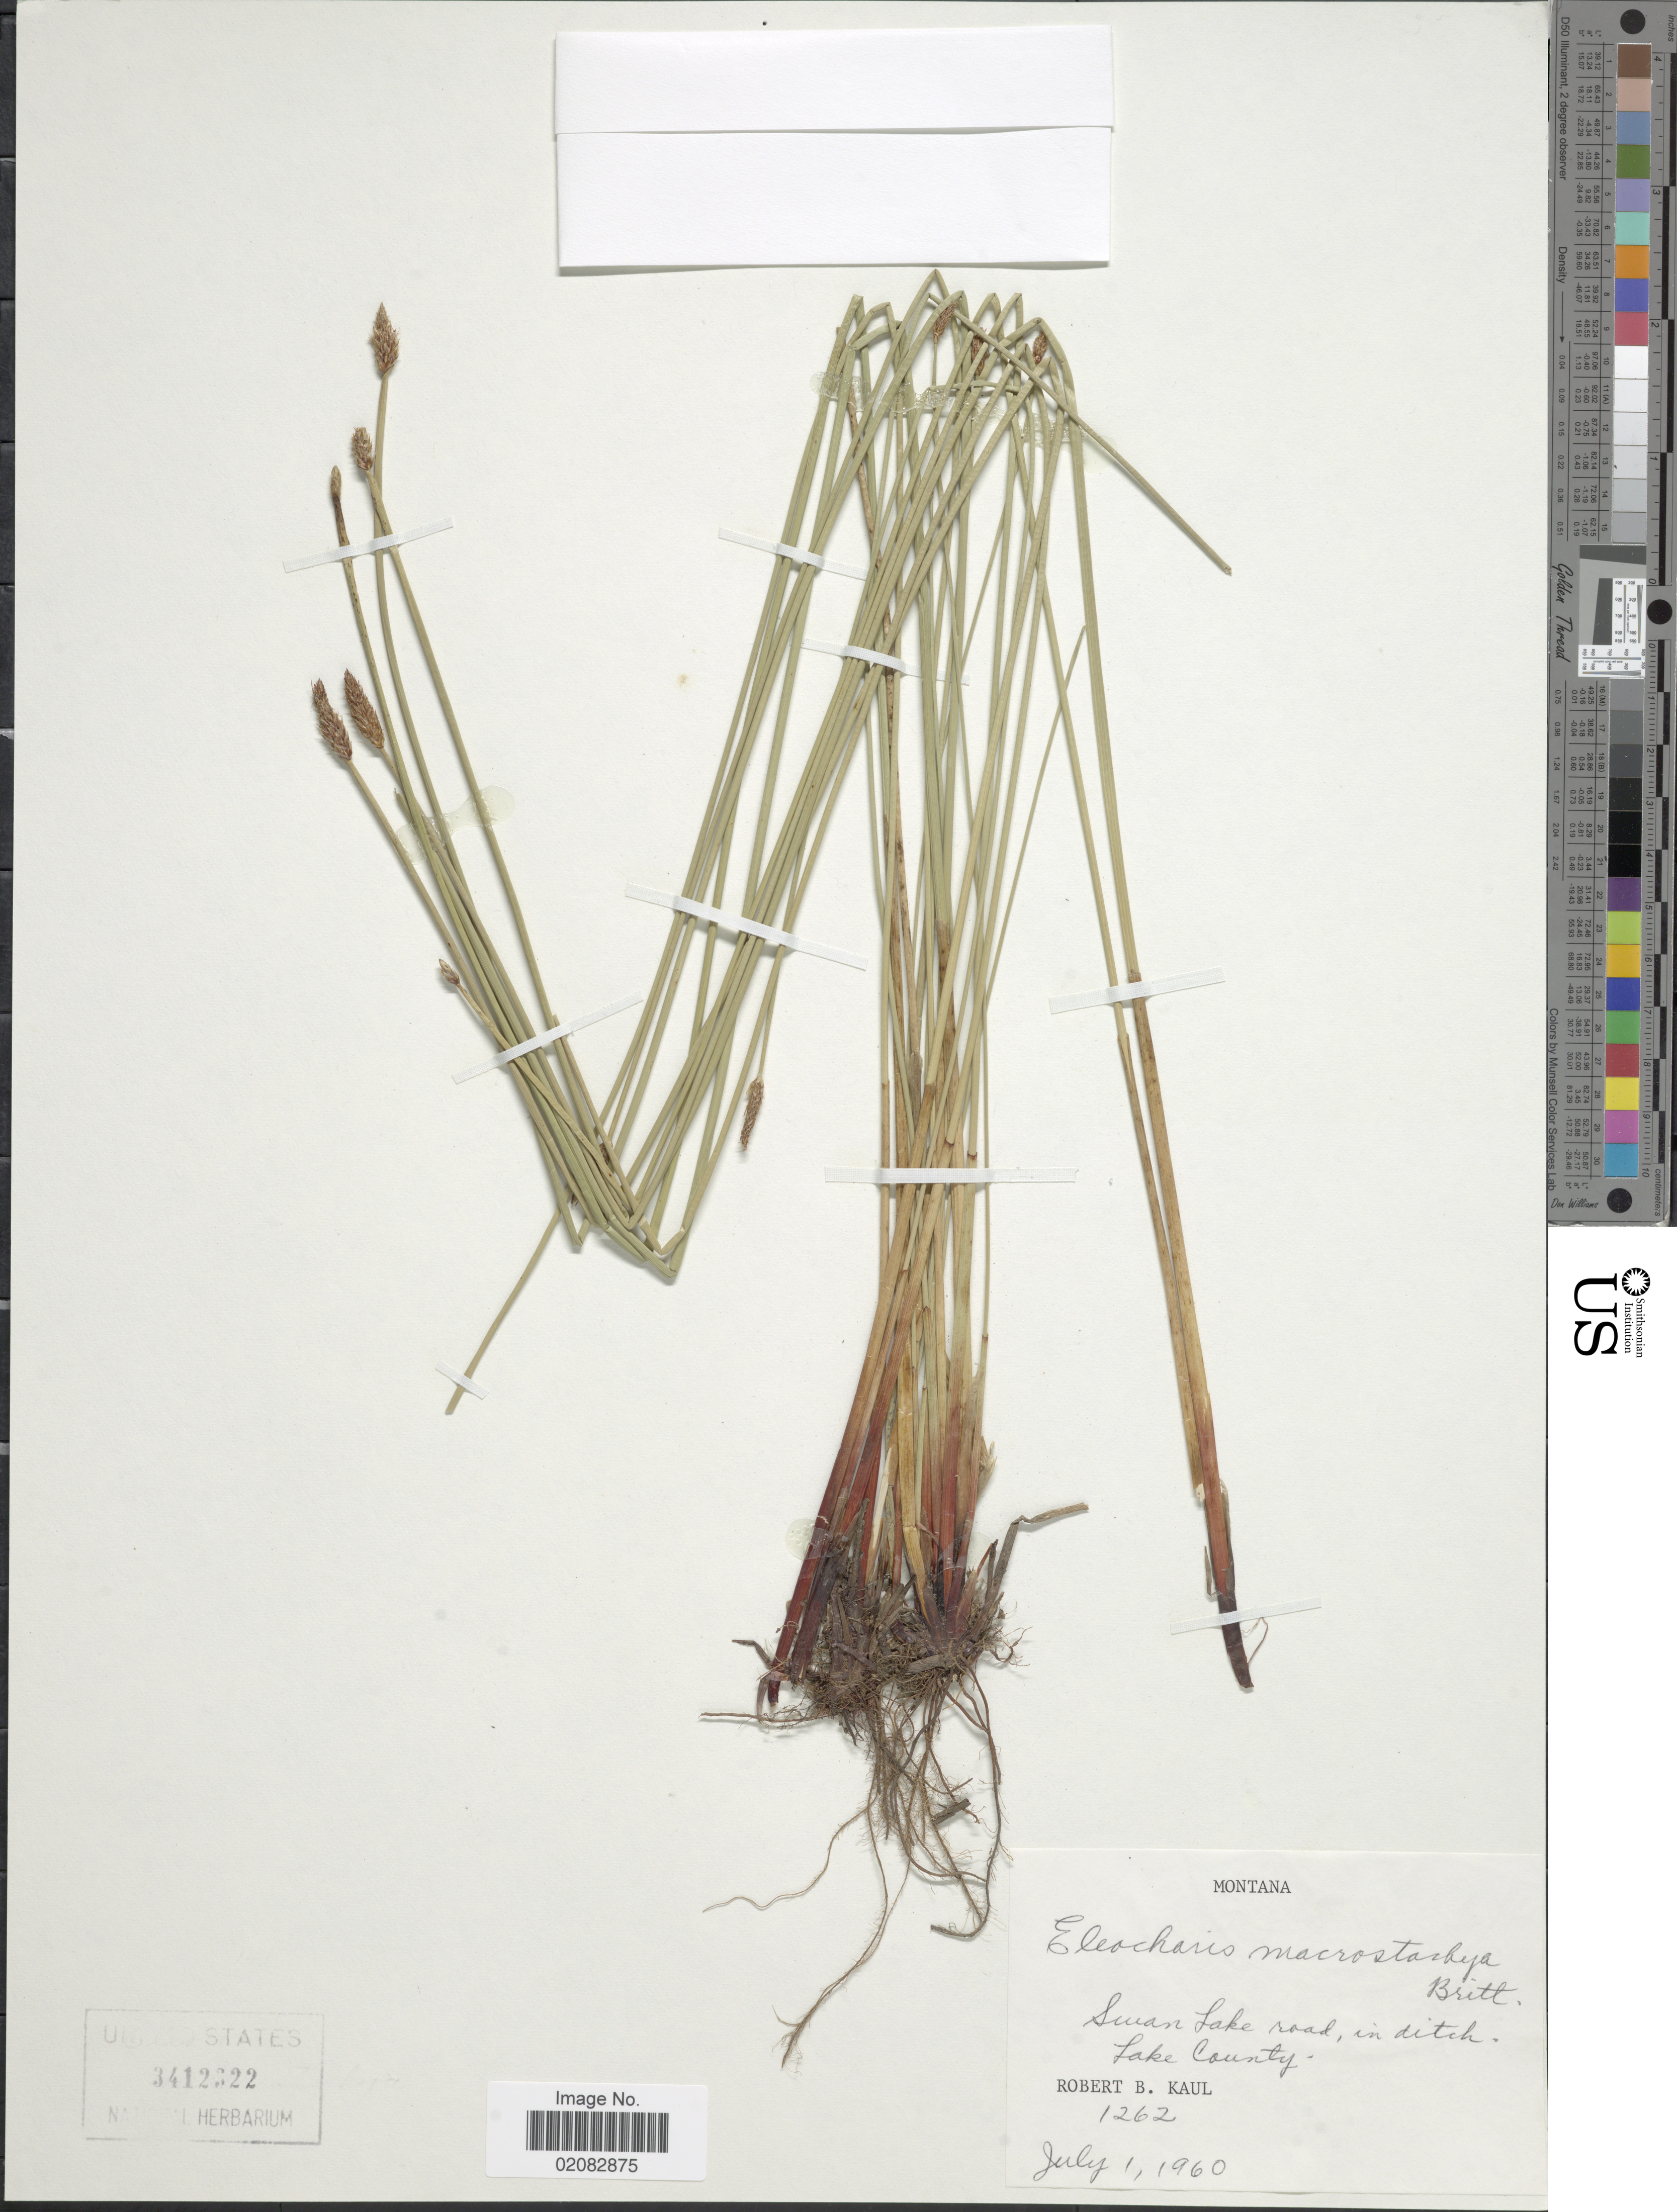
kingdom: Plantae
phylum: Tracheophyta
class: Liliopsida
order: Poales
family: Cyperaceae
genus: Eleocharis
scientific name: Eleocharis macrostachya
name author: Britton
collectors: R. Kaul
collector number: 1262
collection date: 1960-07-01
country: United States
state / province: Montana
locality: Swan Lake road, Lake County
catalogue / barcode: US 3412322